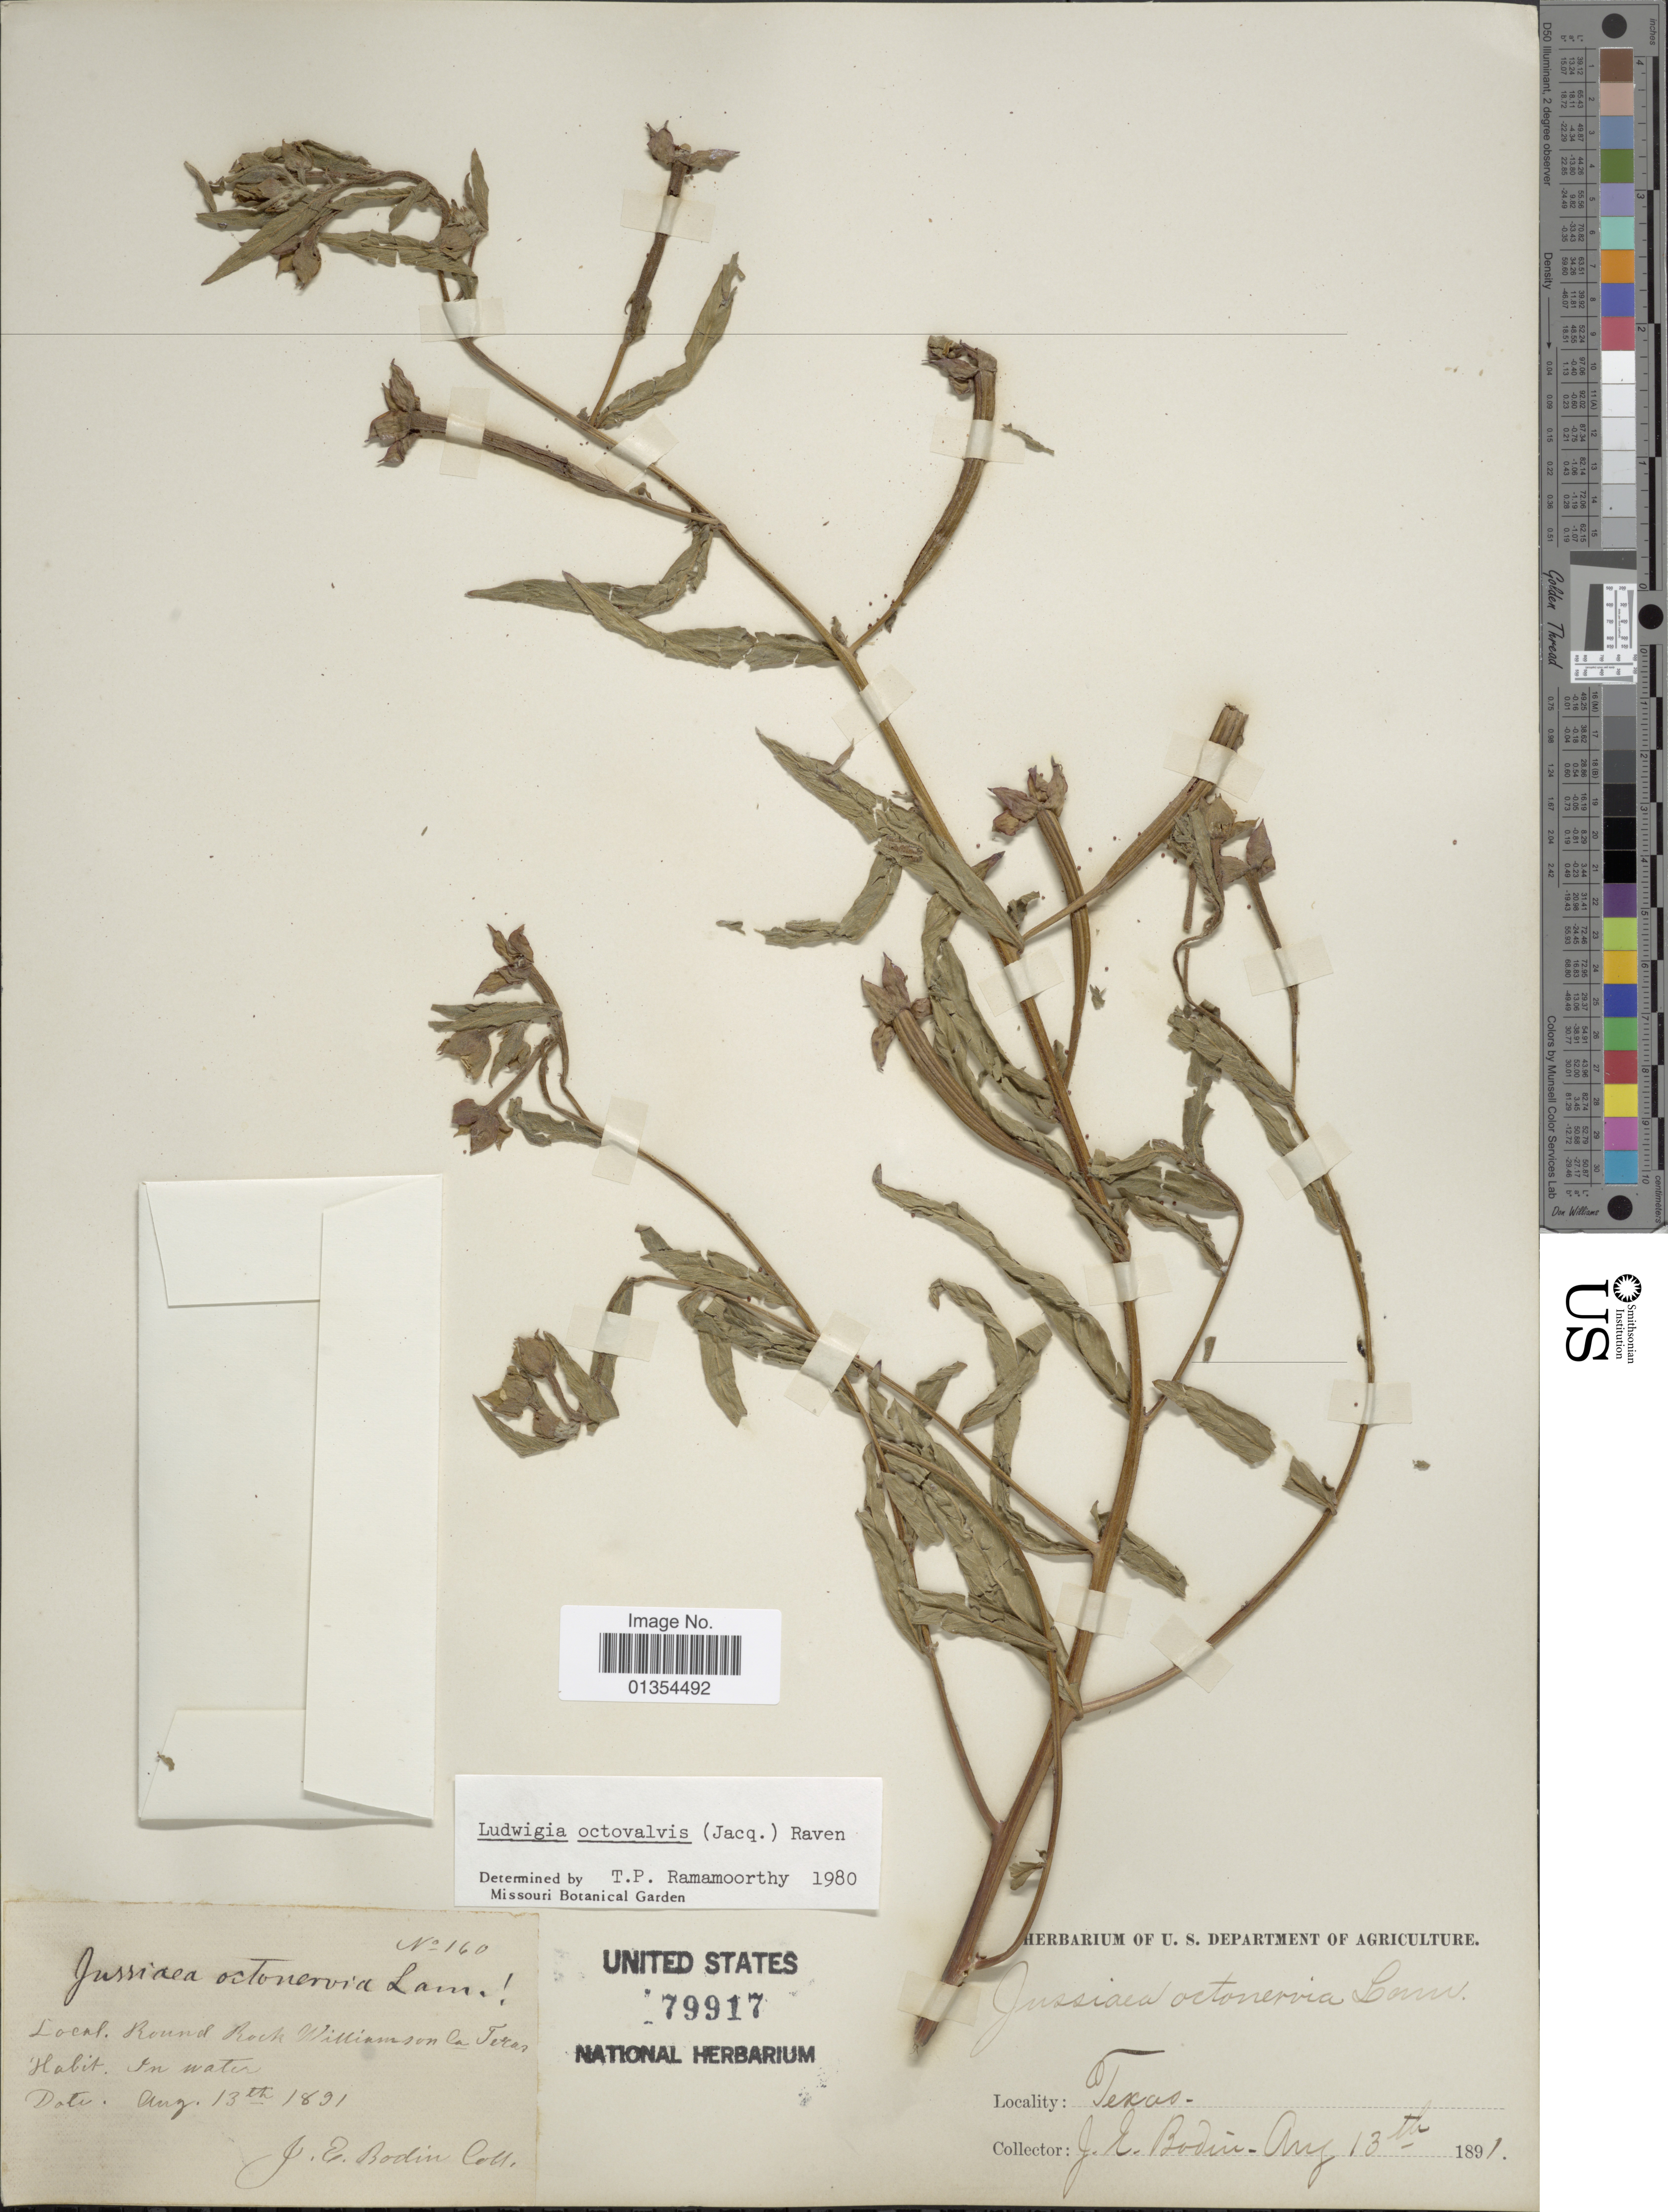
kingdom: Plantae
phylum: Tracheophyta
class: Magnoliopsida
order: Myrtales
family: Onagraceae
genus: Ludwigia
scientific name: Ludwigia octovalvis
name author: (Jacq.) P.H. Raven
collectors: J. E. Bodin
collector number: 160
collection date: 1891-08-13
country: United States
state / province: Texas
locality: Round Rock Williamson Ca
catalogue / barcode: US 79917